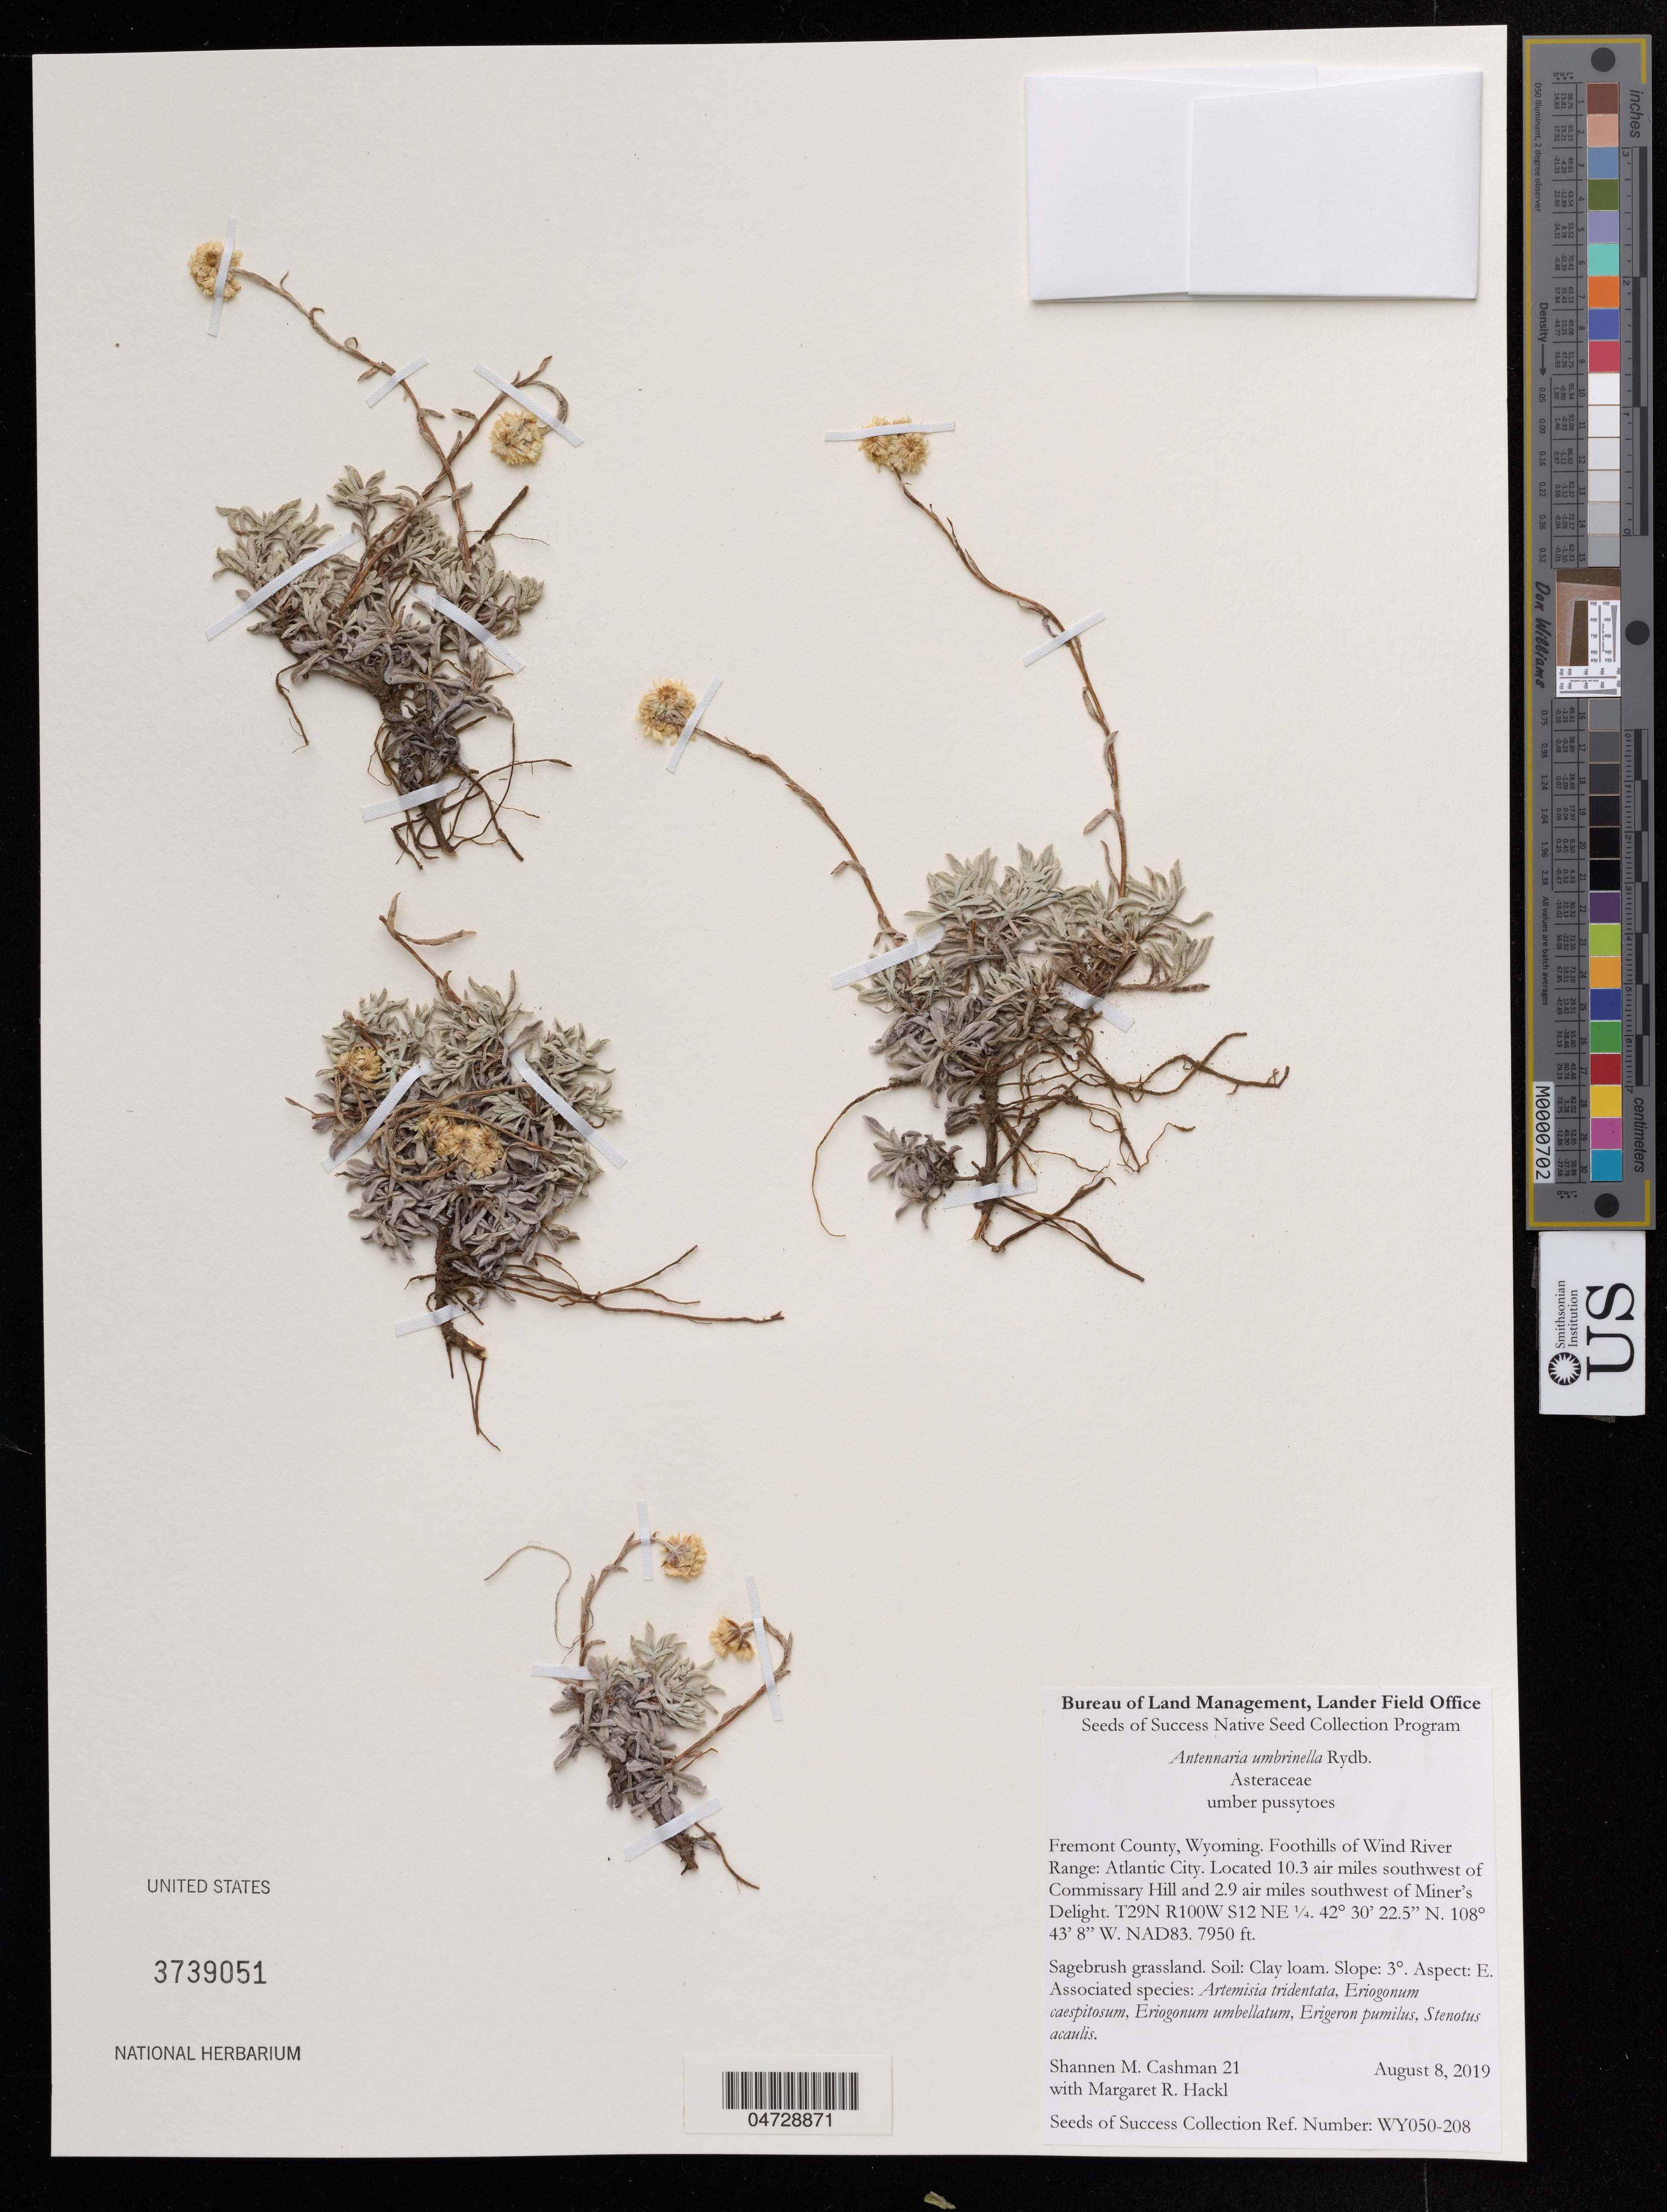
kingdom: Plantae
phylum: Tracheophyta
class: Magnoliopsida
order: Asterales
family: Asteraceae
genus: Antennaria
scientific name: Antennaria umbrinella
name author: Rydb.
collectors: S. Cashman & M. Hackl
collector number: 21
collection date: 2019-08-08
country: United States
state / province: Wyoming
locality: Fremont County. Foothills of Wind River Range: Atlantic City. Located 10.3 air miles southwest of Commissary Hill and 2.9 air miles southwest of Miner's Delight. T29N R100W S12 NE ¼.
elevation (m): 2423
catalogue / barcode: US 3739051